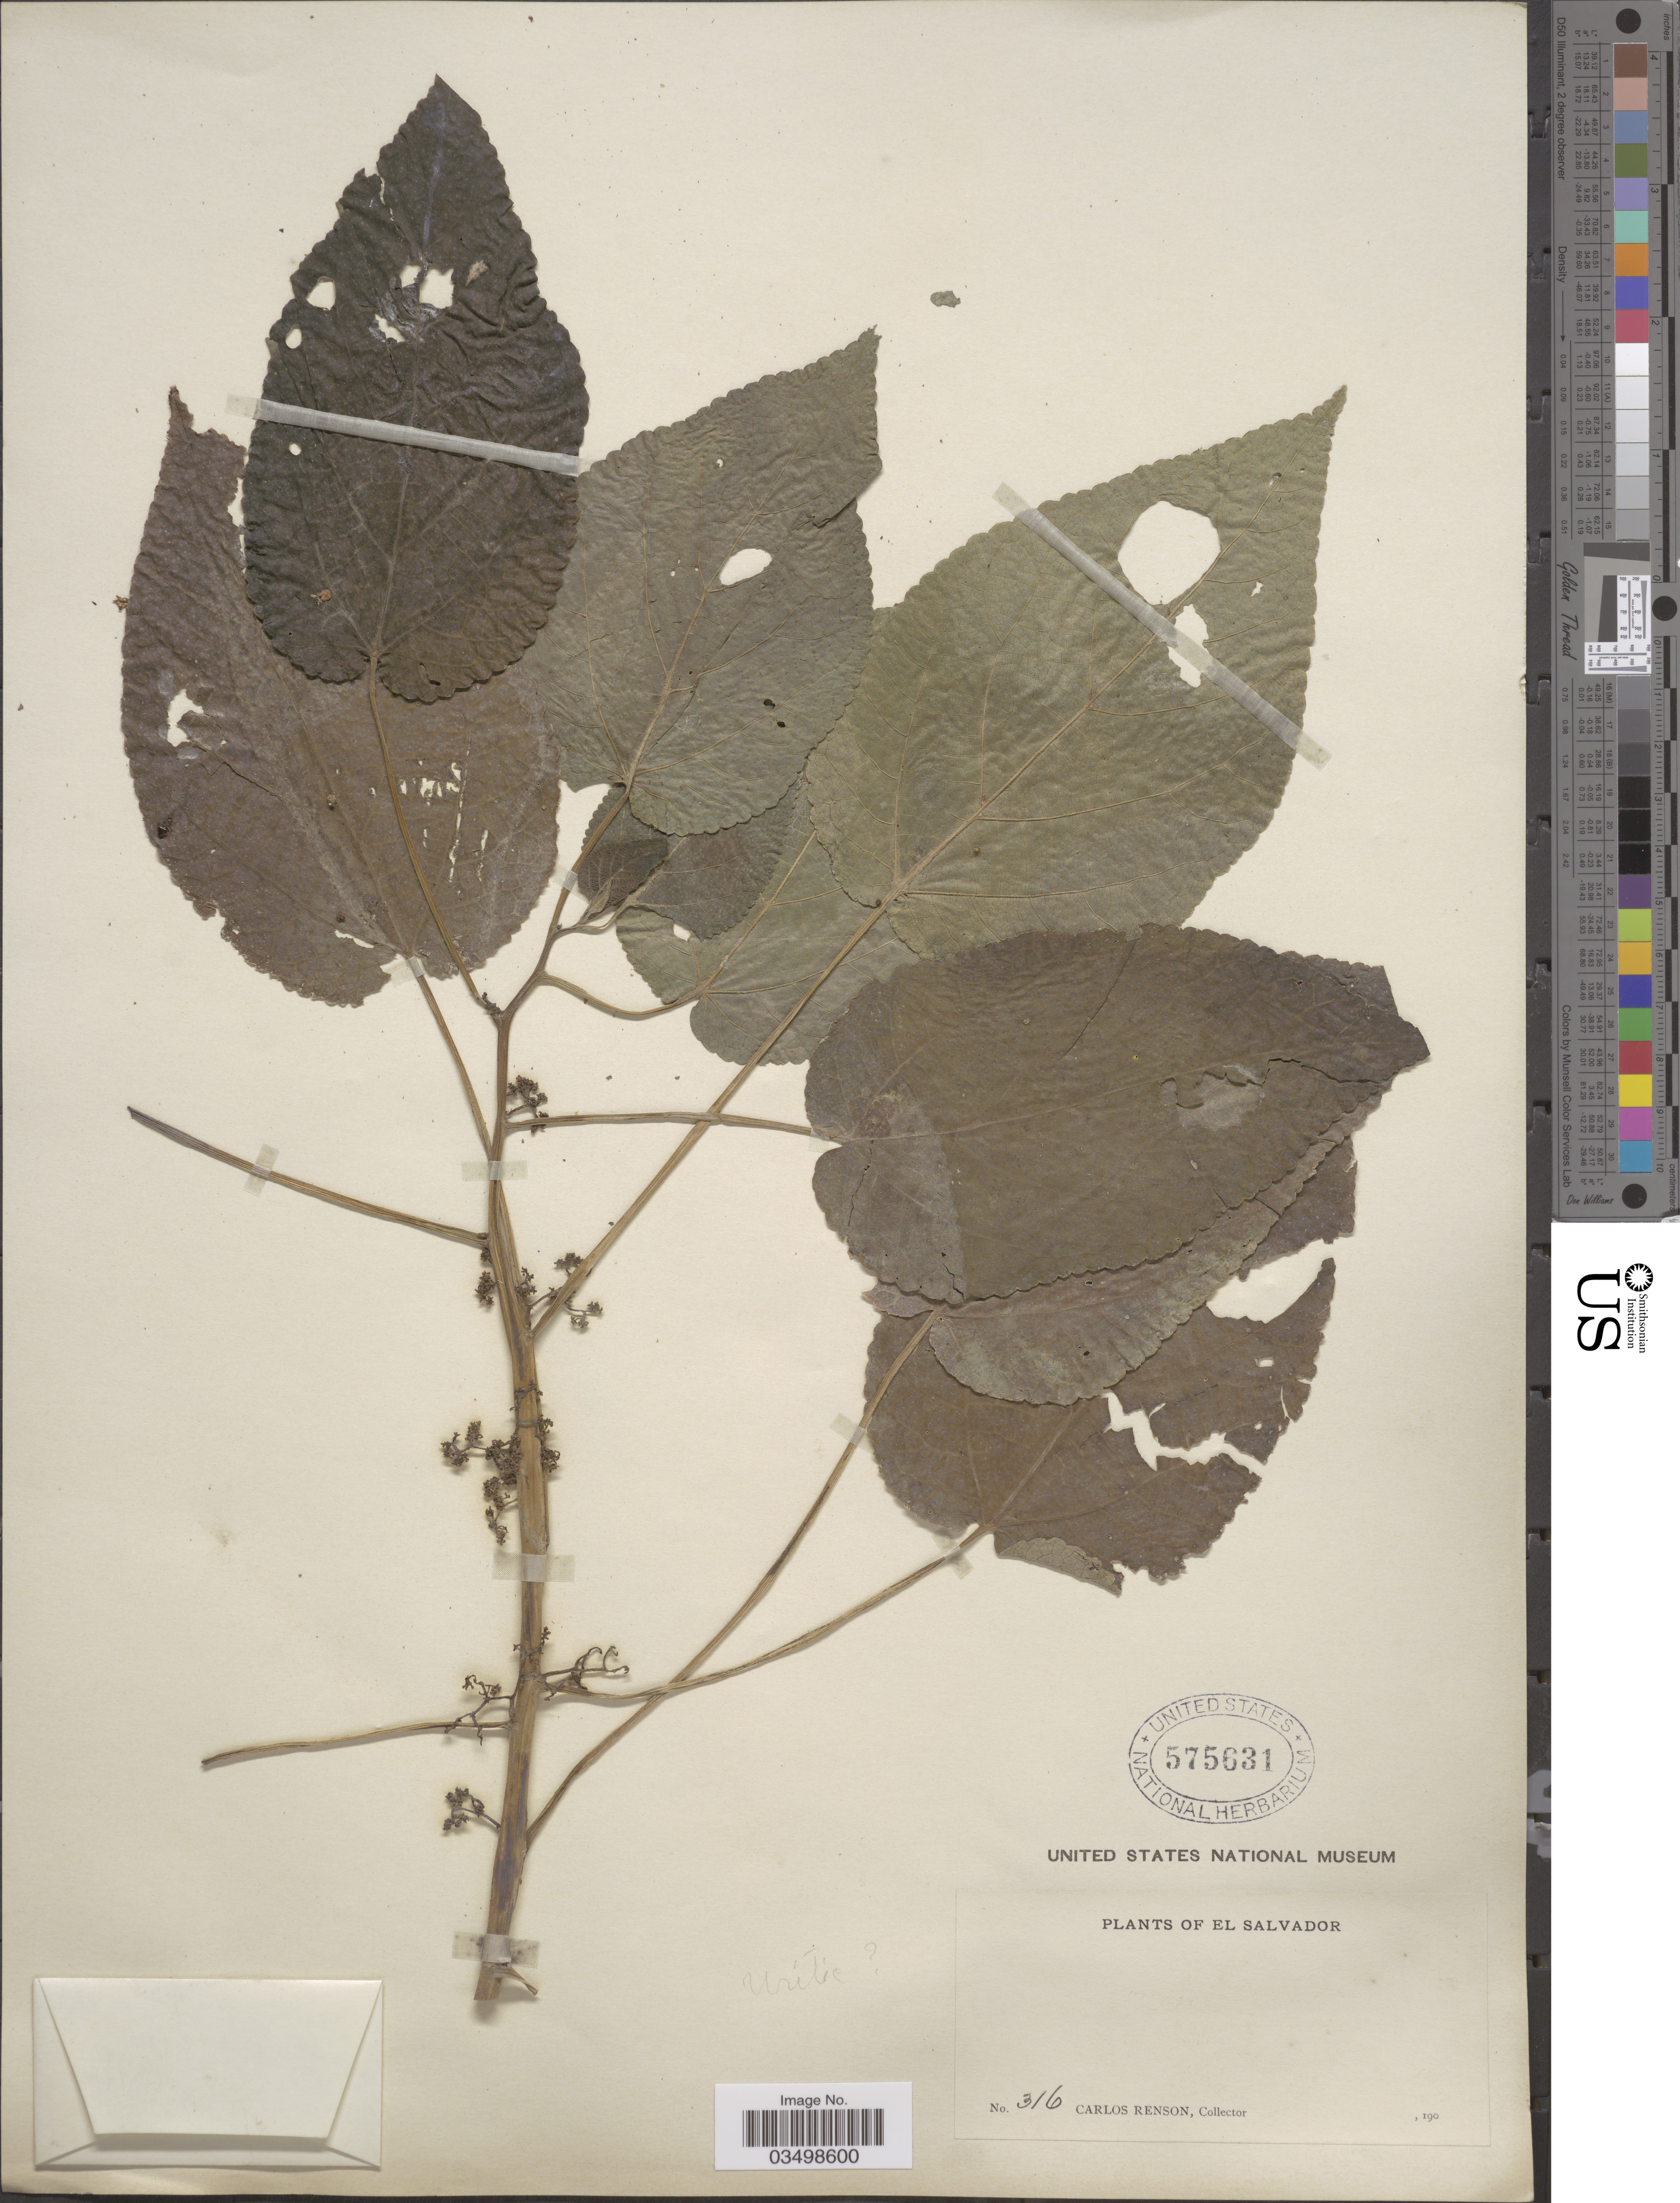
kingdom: Plantae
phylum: Tracheophyta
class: Magnoliopsida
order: Rosales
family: Urticaceae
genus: Urera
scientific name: Urera caracasana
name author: (Jacq.) Gaudich. ex Griseb.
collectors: C. Renson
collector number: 316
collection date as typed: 190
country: El Salvador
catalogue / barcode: US 575631